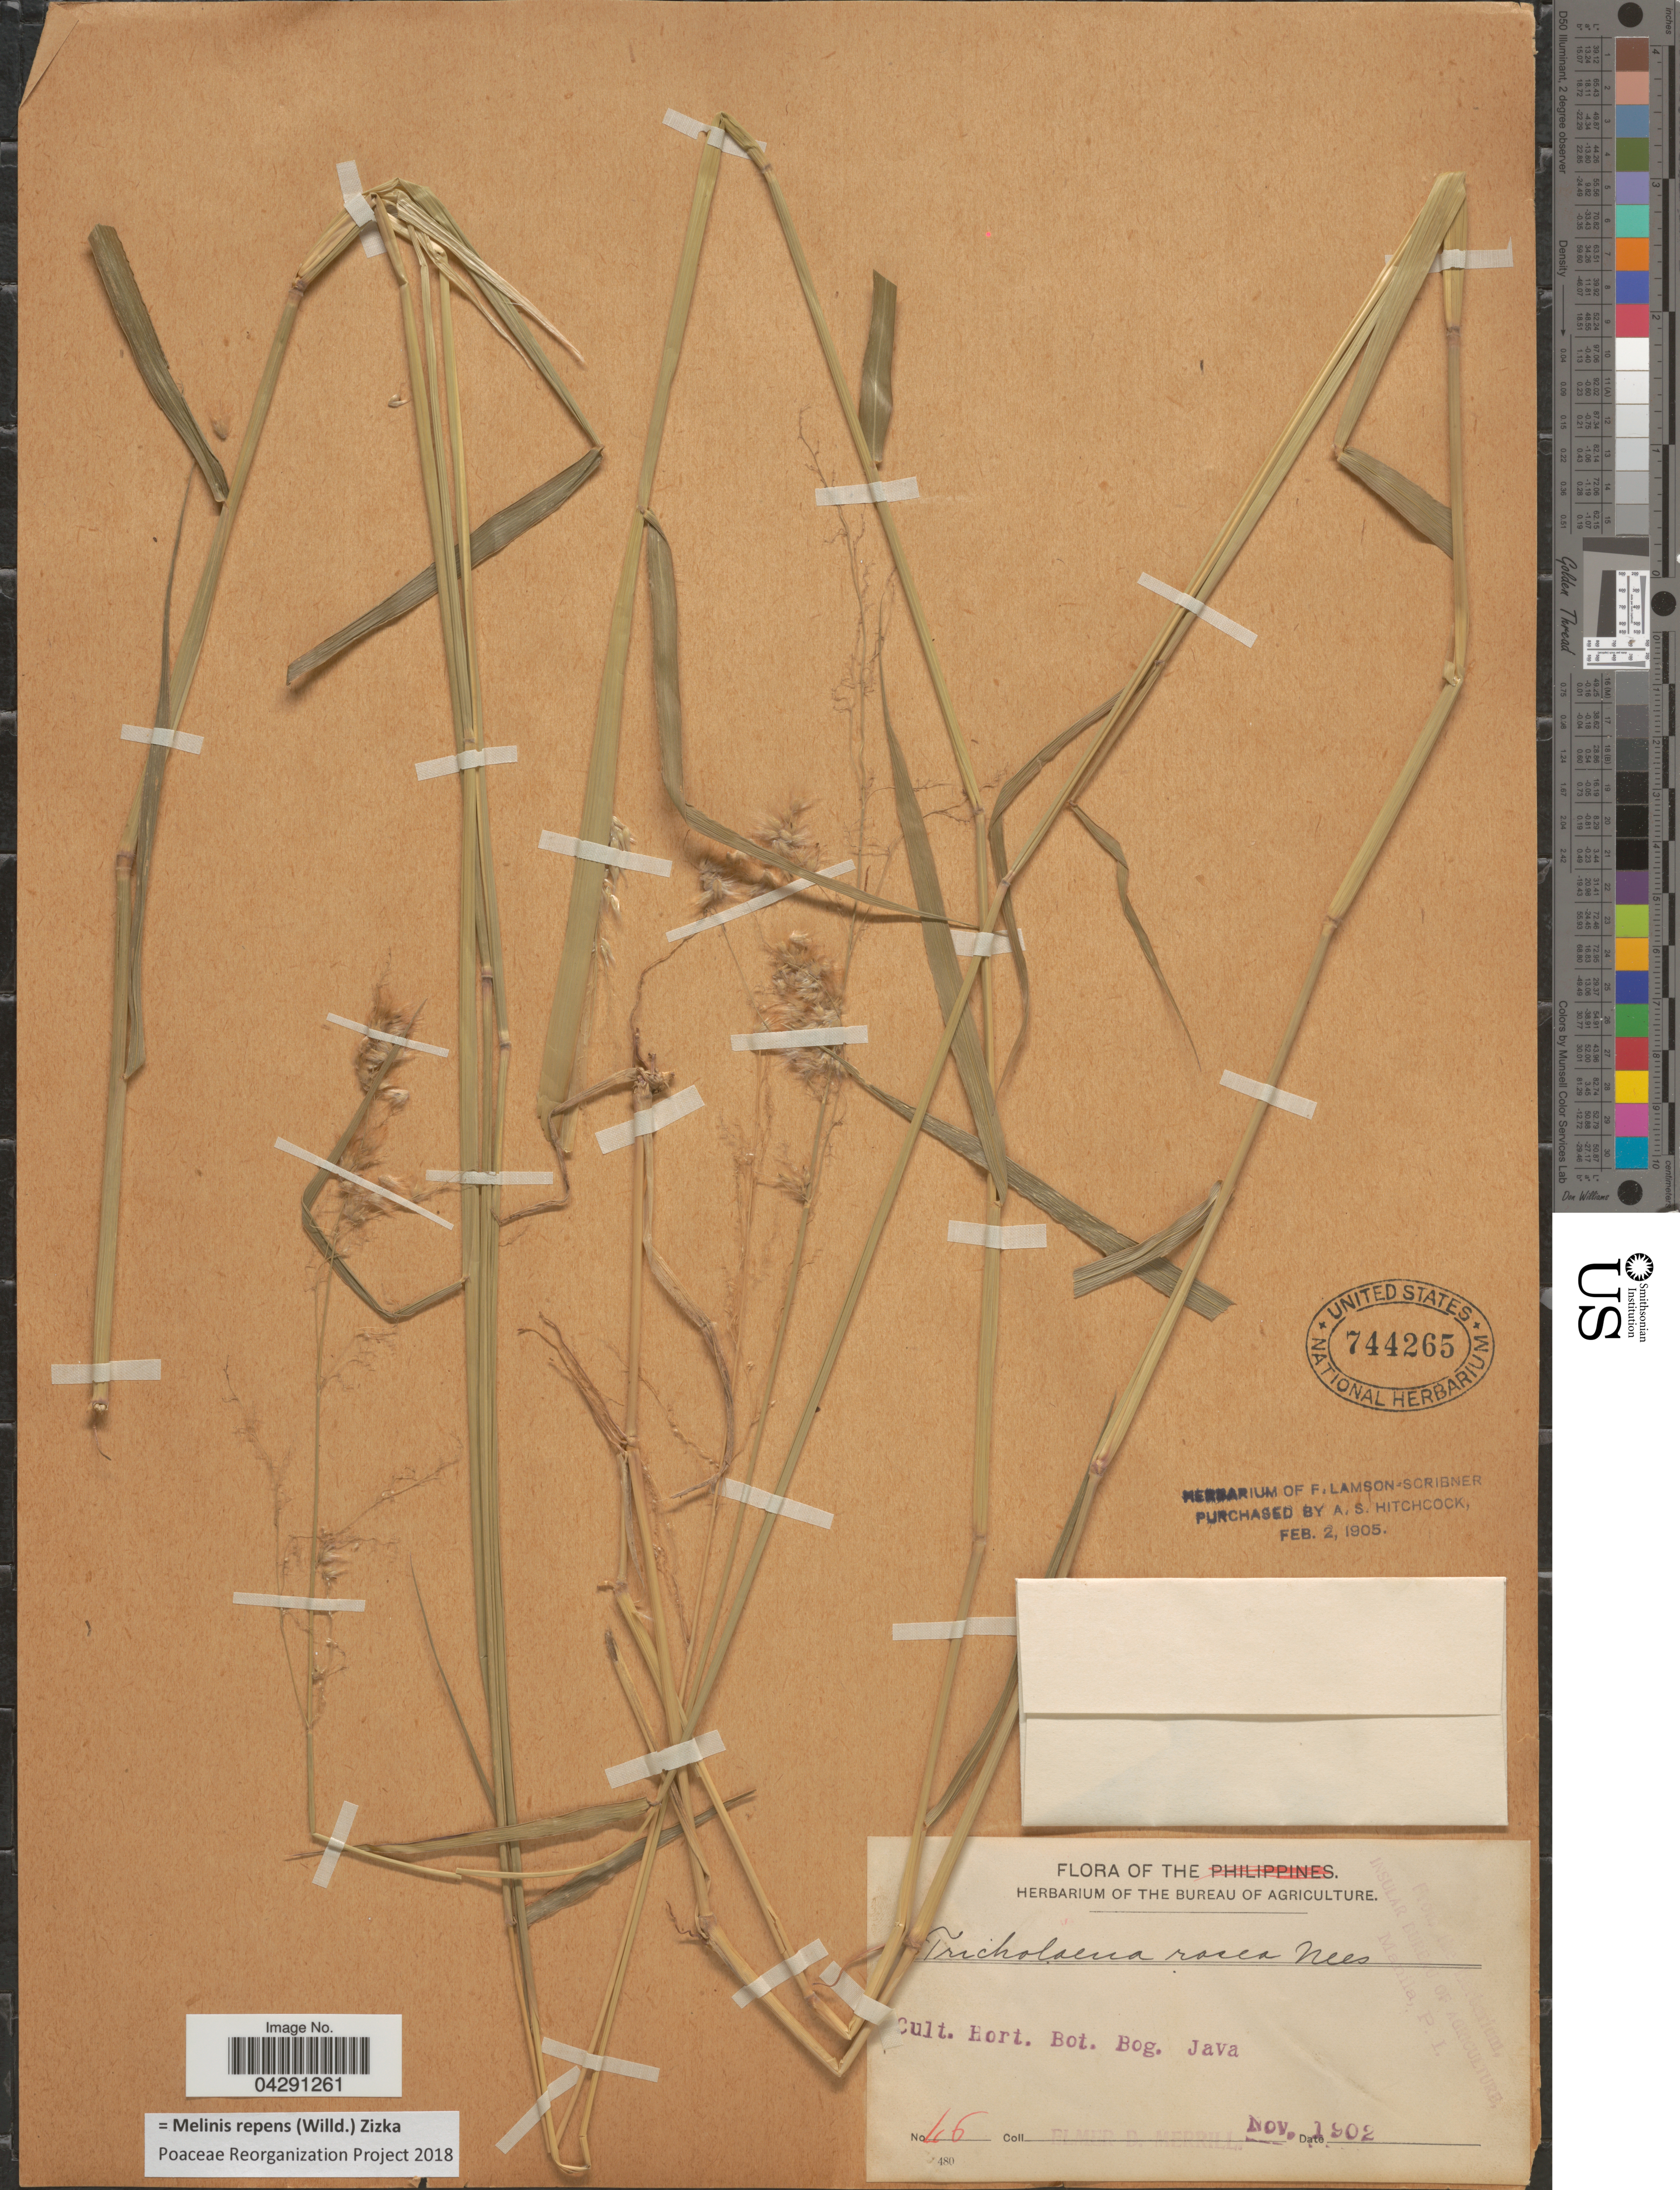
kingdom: Plantae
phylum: Tracheophyta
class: Liliopsida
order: Poales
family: Poaceae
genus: Melinis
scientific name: Melinis repens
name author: (Willd.) Zizka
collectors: E. D. Merrill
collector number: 46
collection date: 1902-11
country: Indonesia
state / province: Java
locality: Hort. Bot. Bog. Java.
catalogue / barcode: US 744265